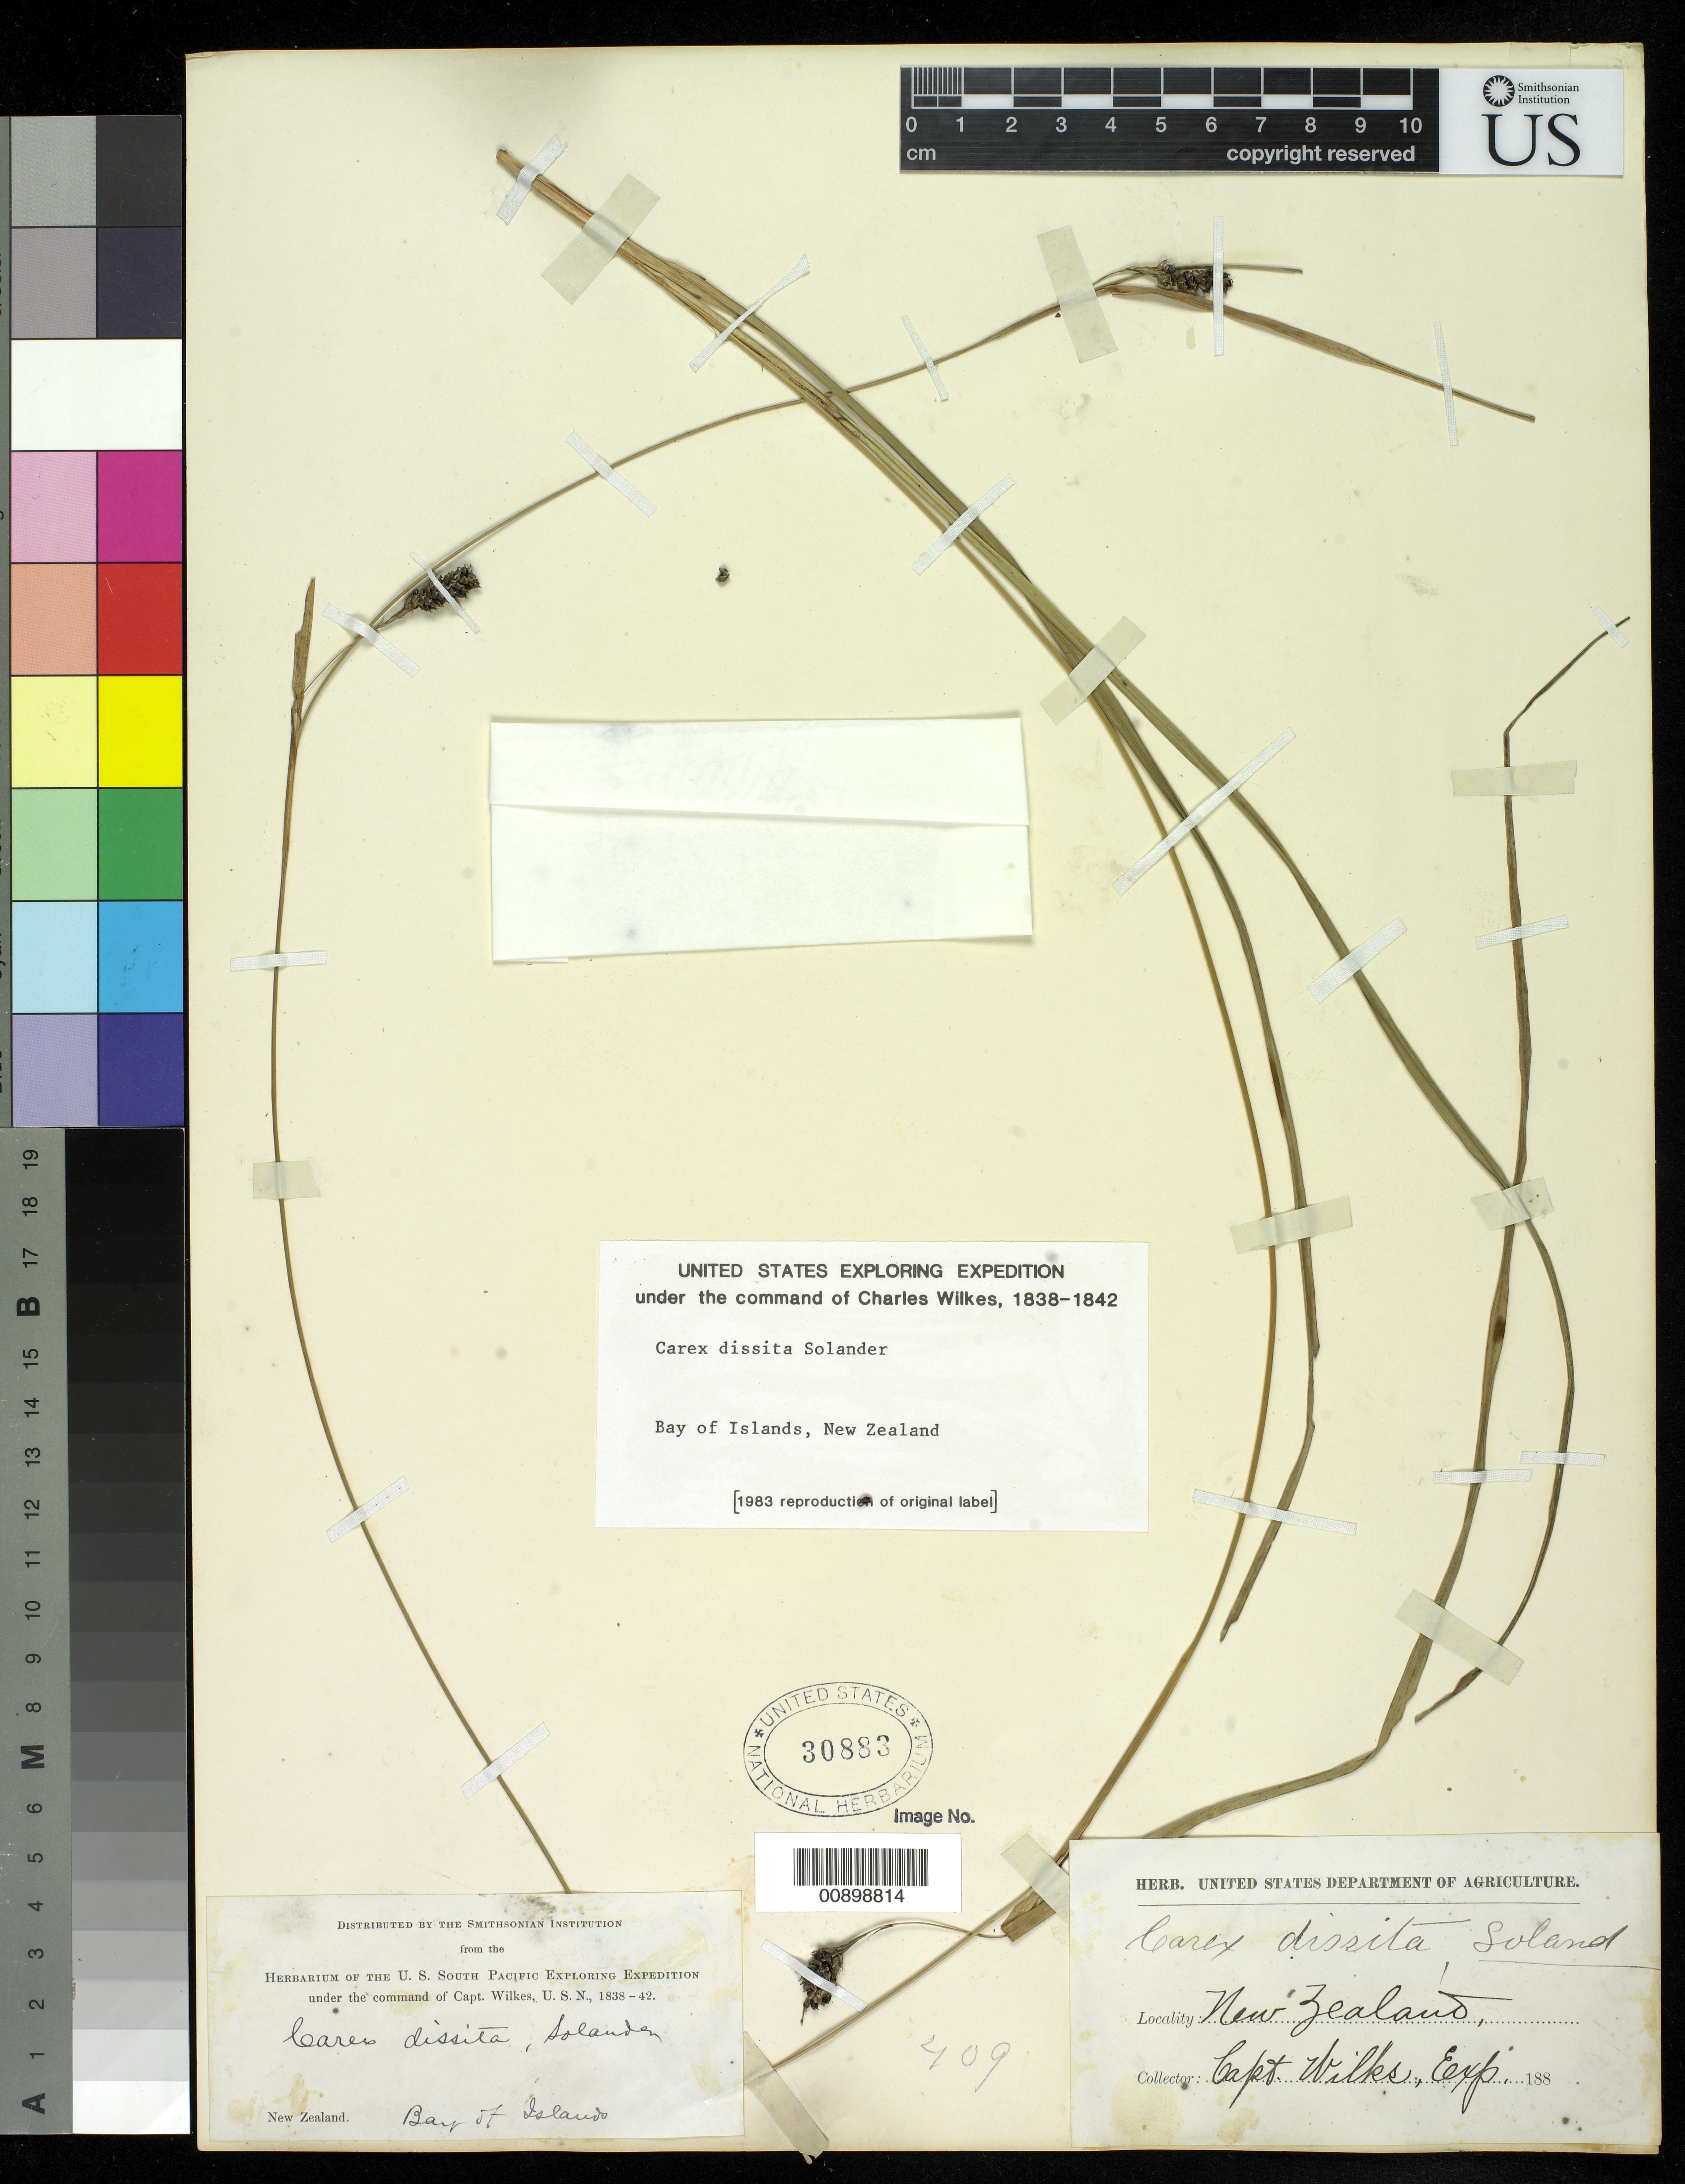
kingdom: Plantae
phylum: Tracheophyta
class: Liliopsida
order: Poales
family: Cyperaceae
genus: Carex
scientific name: Carex dissita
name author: Sol. ex Boott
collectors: Wilkes Explor. Exped.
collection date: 1838/1842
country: New Zealand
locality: Bay of Islands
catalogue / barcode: US 30883